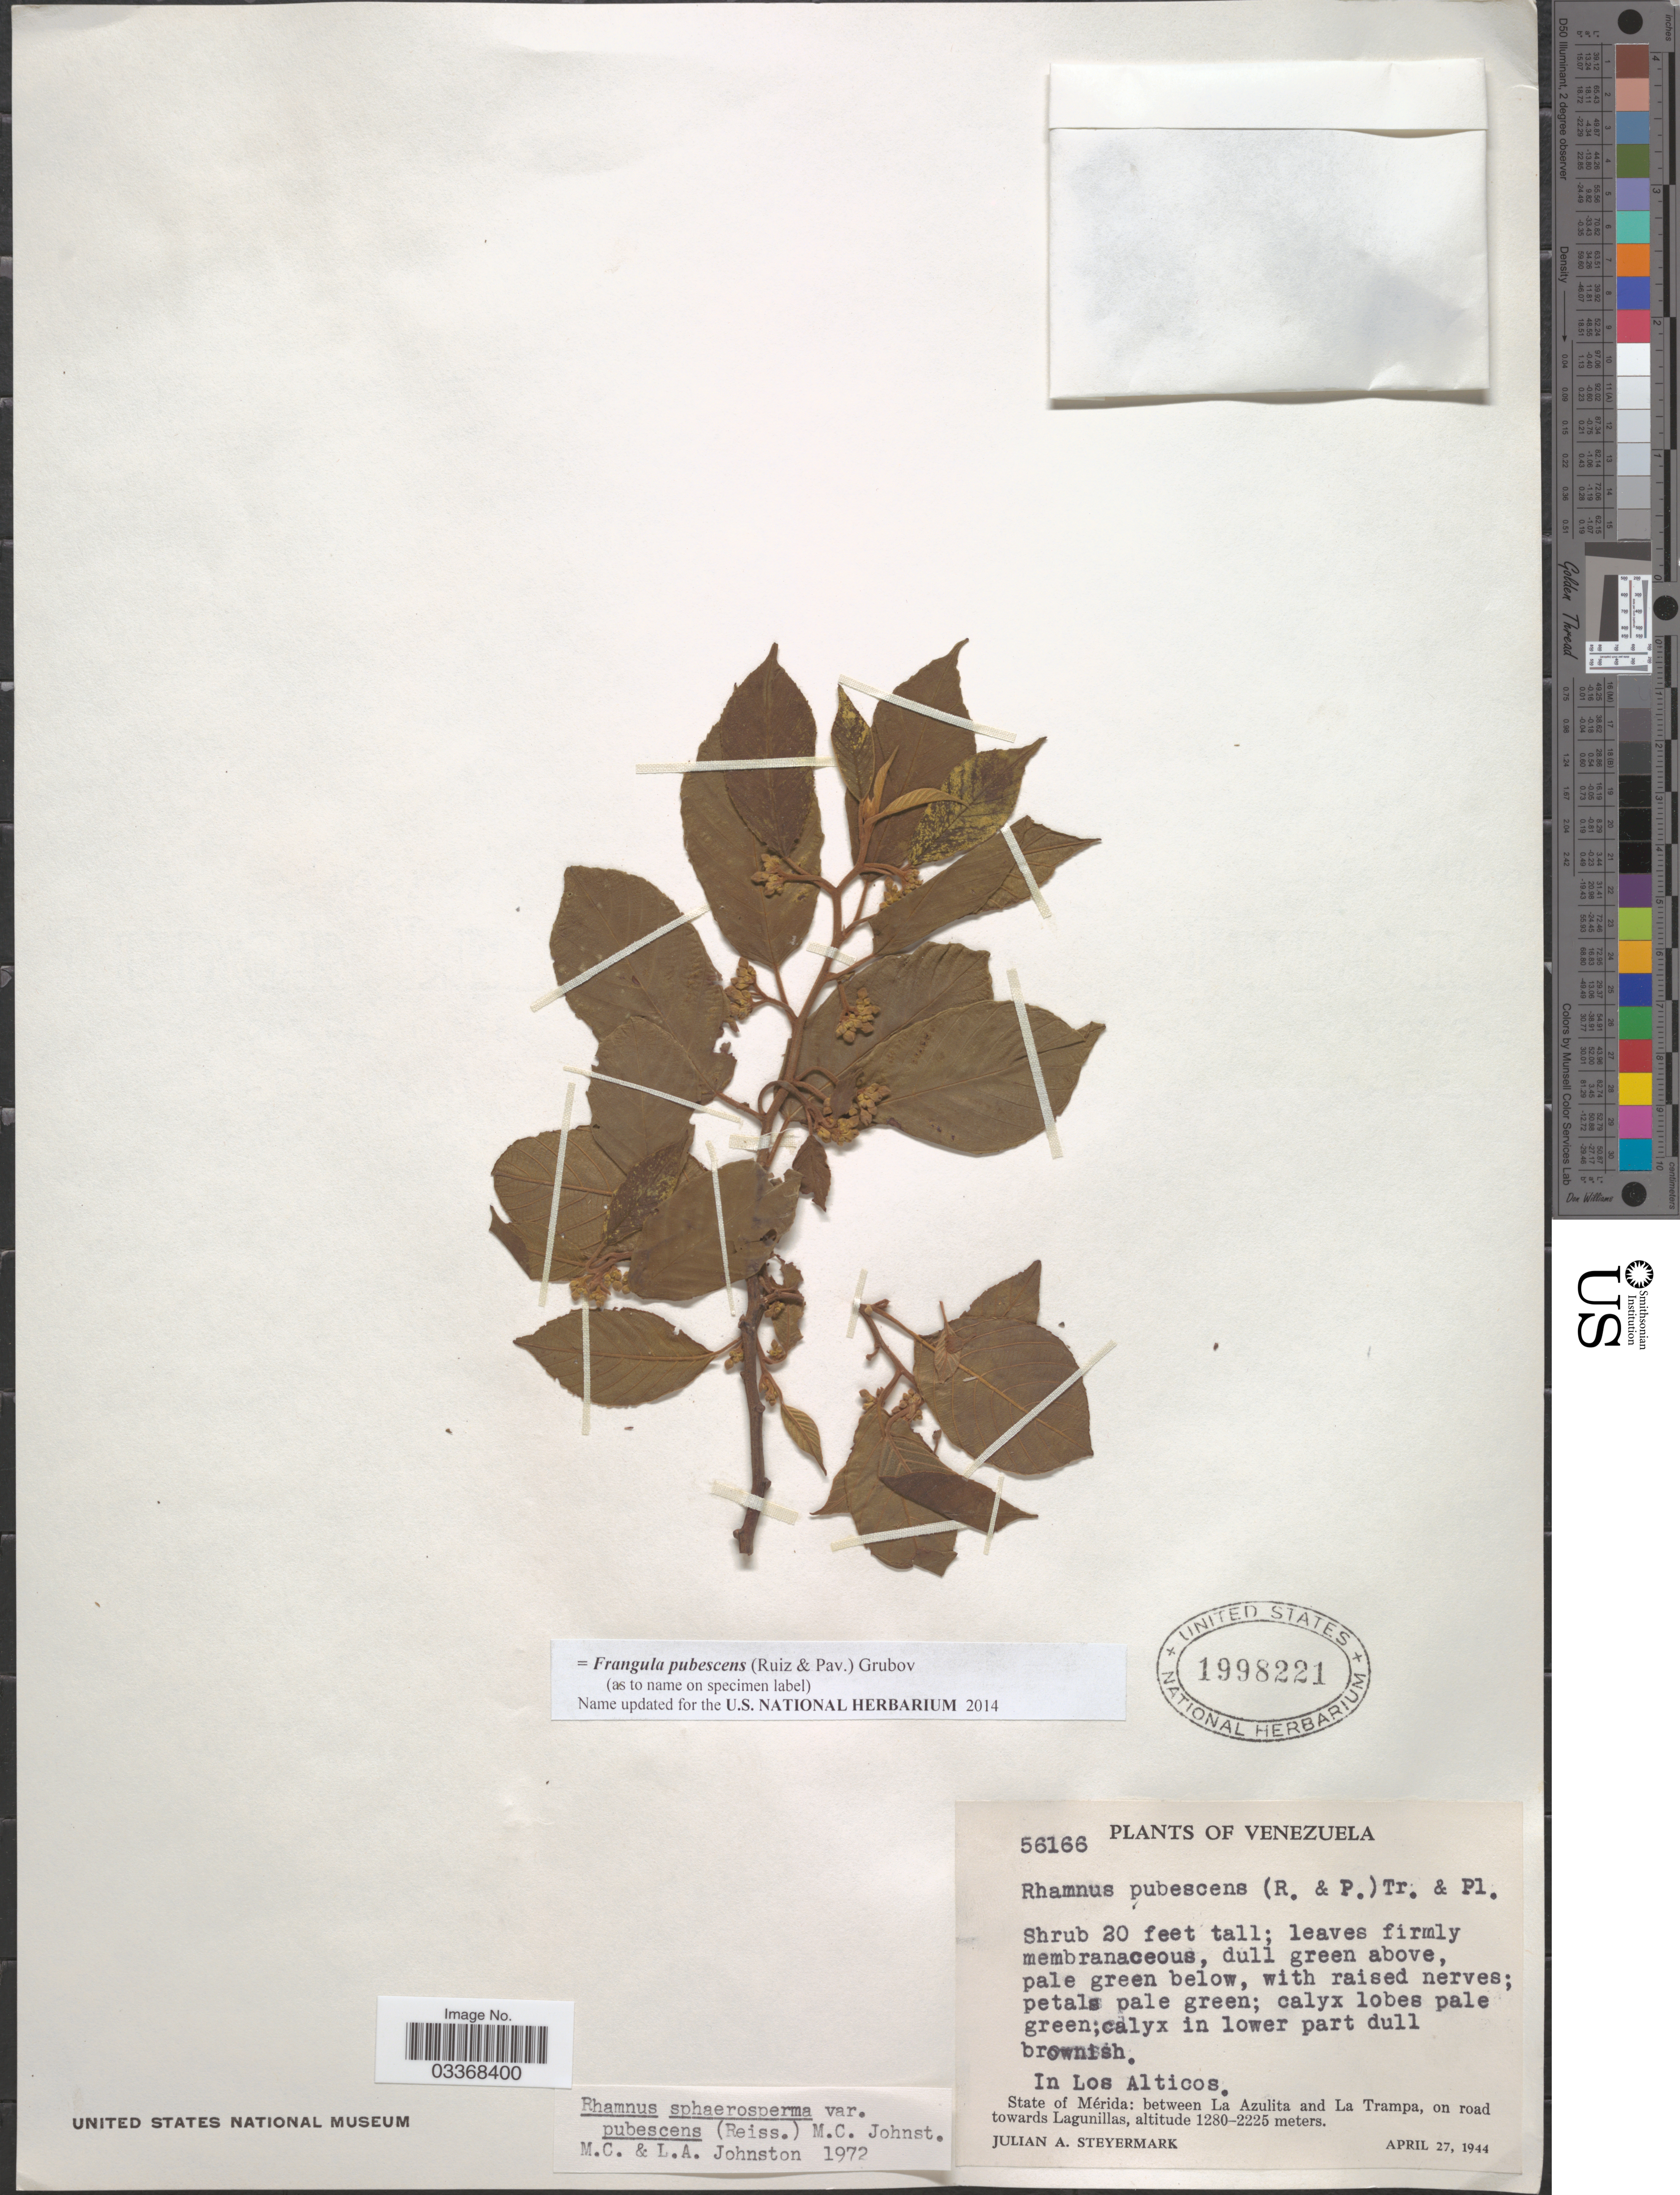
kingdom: Plantae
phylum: Tracheophyta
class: Magnoliopsida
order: Rosales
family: Rhamnaceae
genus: Frangula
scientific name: Frangula pubescens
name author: (Ruiz & Pav.) Grubov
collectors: J. Steyermark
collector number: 56166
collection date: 1944-04-27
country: Venezuela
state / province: Mérida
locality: In Los Alticos. Between La Azulita and La Trampa, on road towards Lagunillas.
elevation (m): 1280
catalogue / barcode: US 1998221